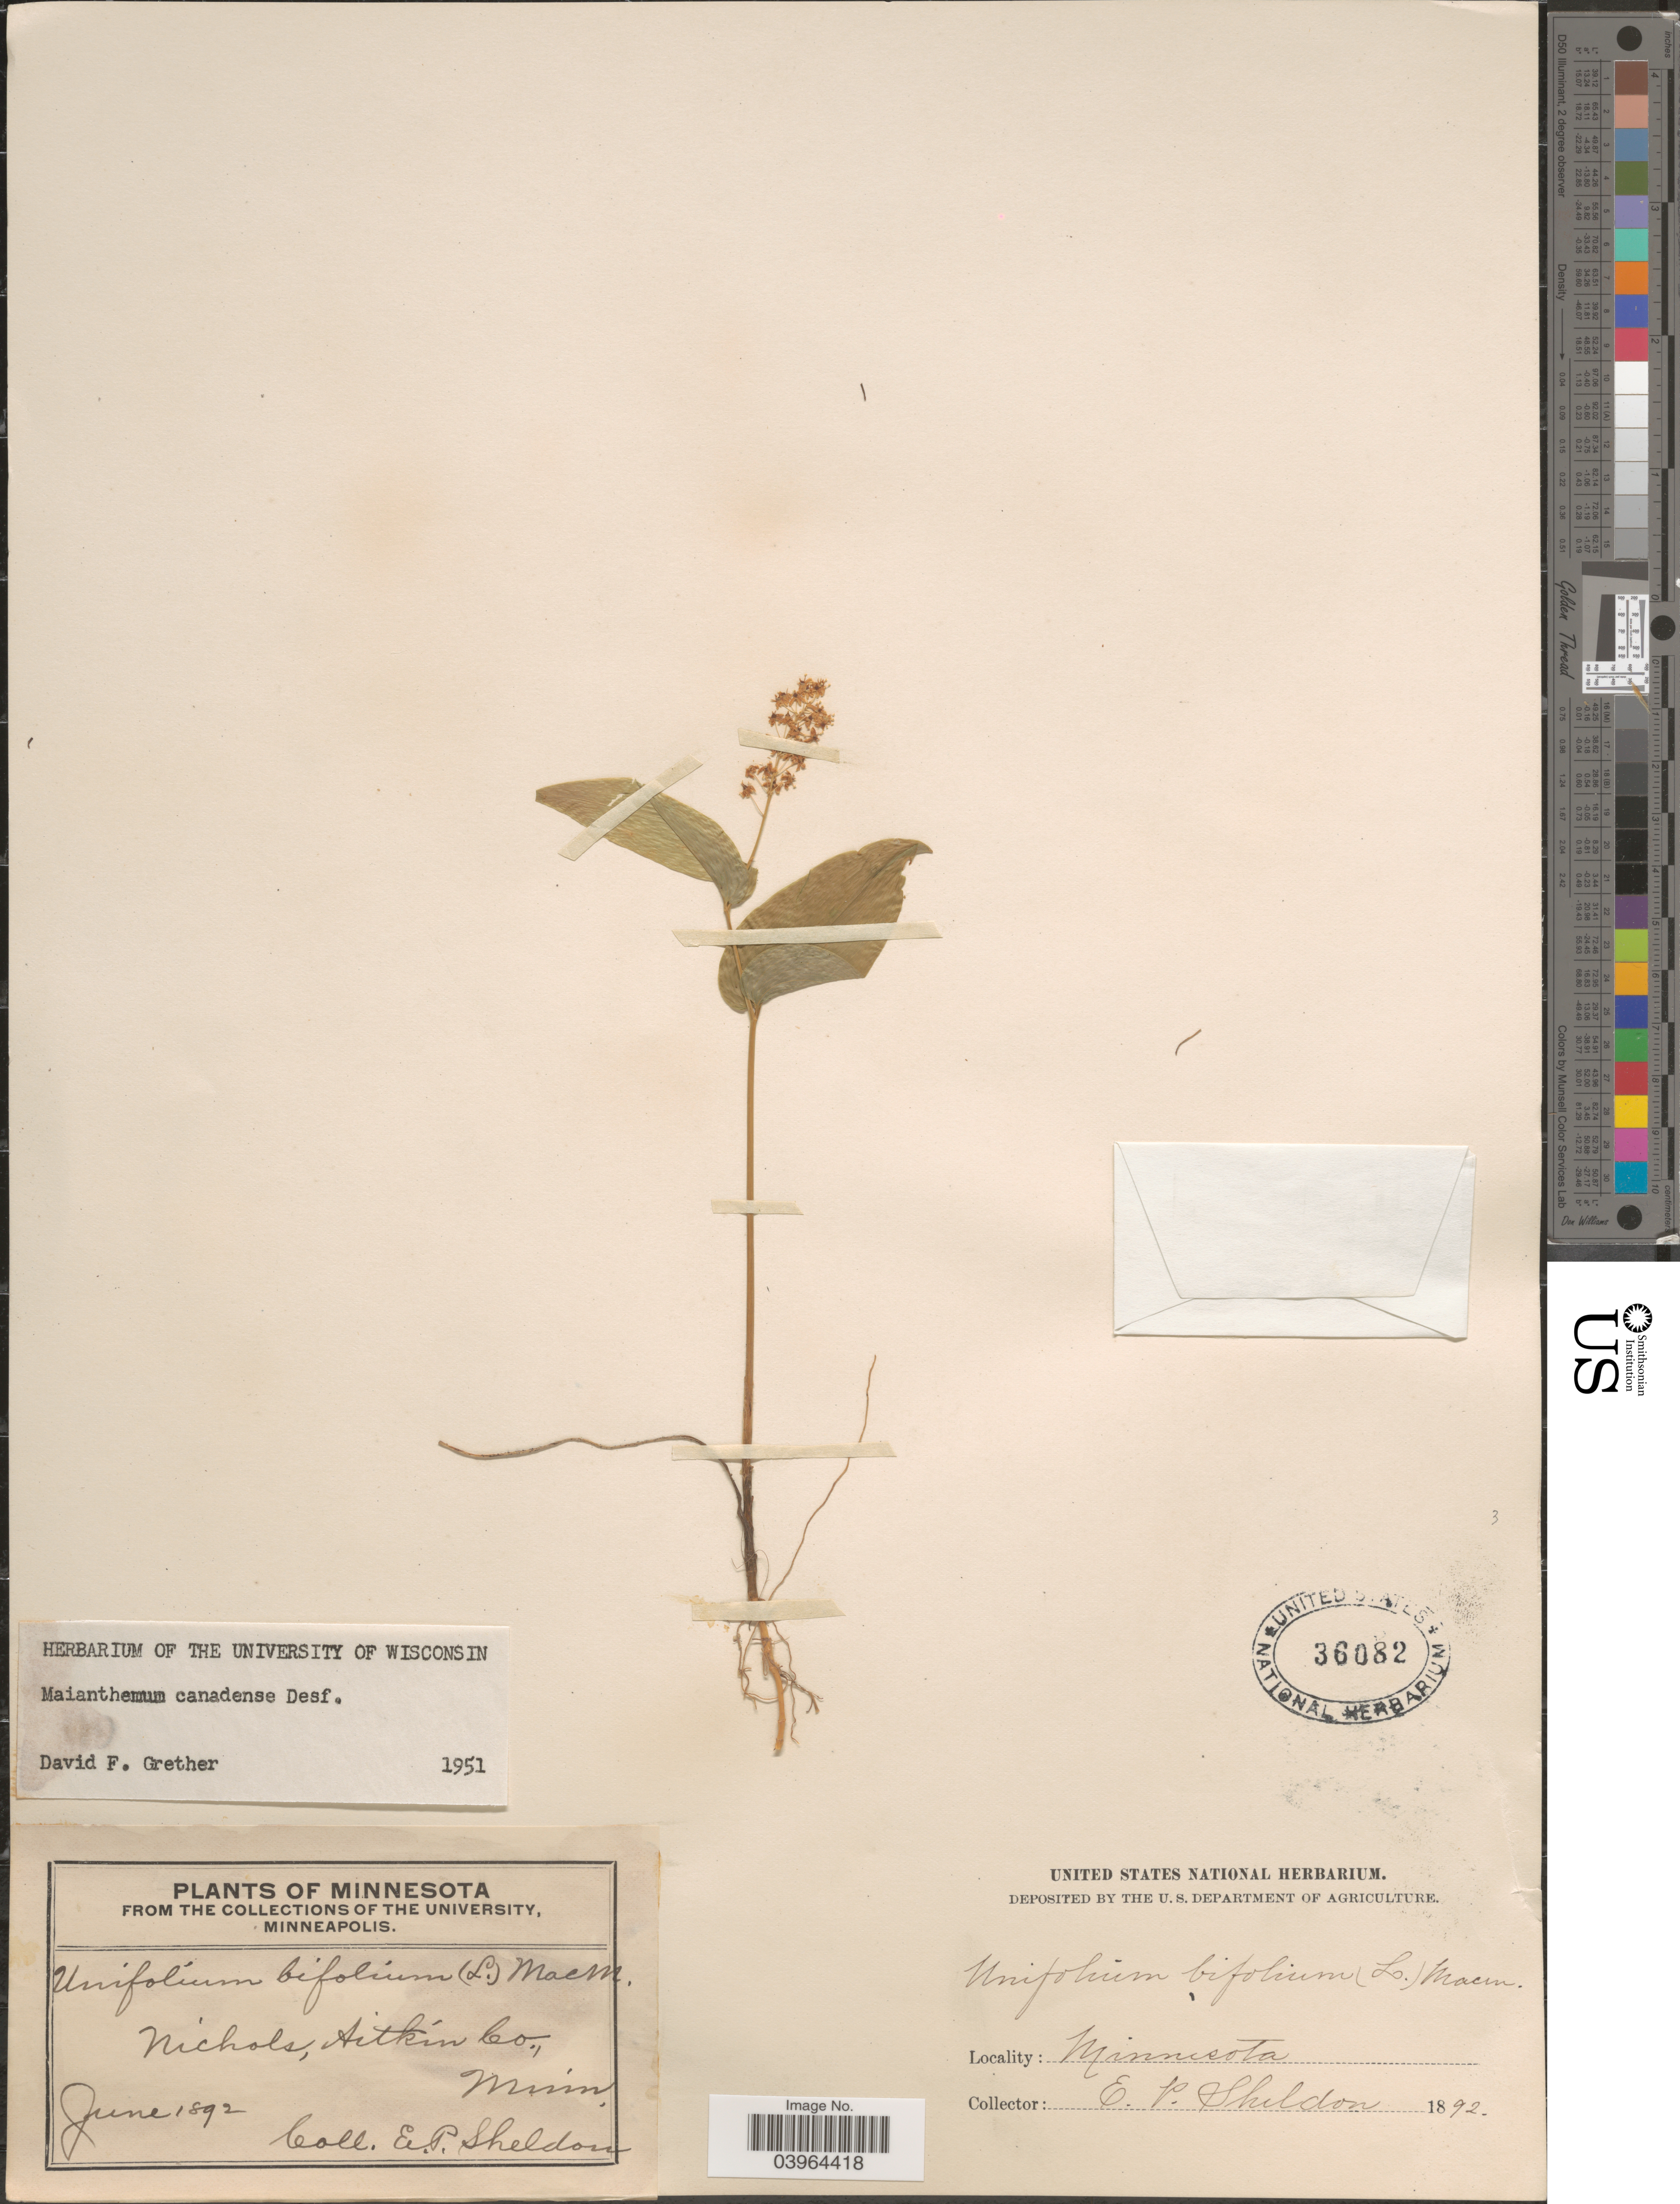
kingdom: Plantae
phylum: Tracheophyta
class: Liliopsida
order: Asparagales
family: Asparagaceae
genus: Maianthemum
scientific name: Maianthemum canadense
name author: Desf.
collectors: E. P. Sheldon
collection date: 1892-06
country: United States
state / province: Minnesota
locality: Nichols, Aitkin Co.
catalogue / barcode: US 36082